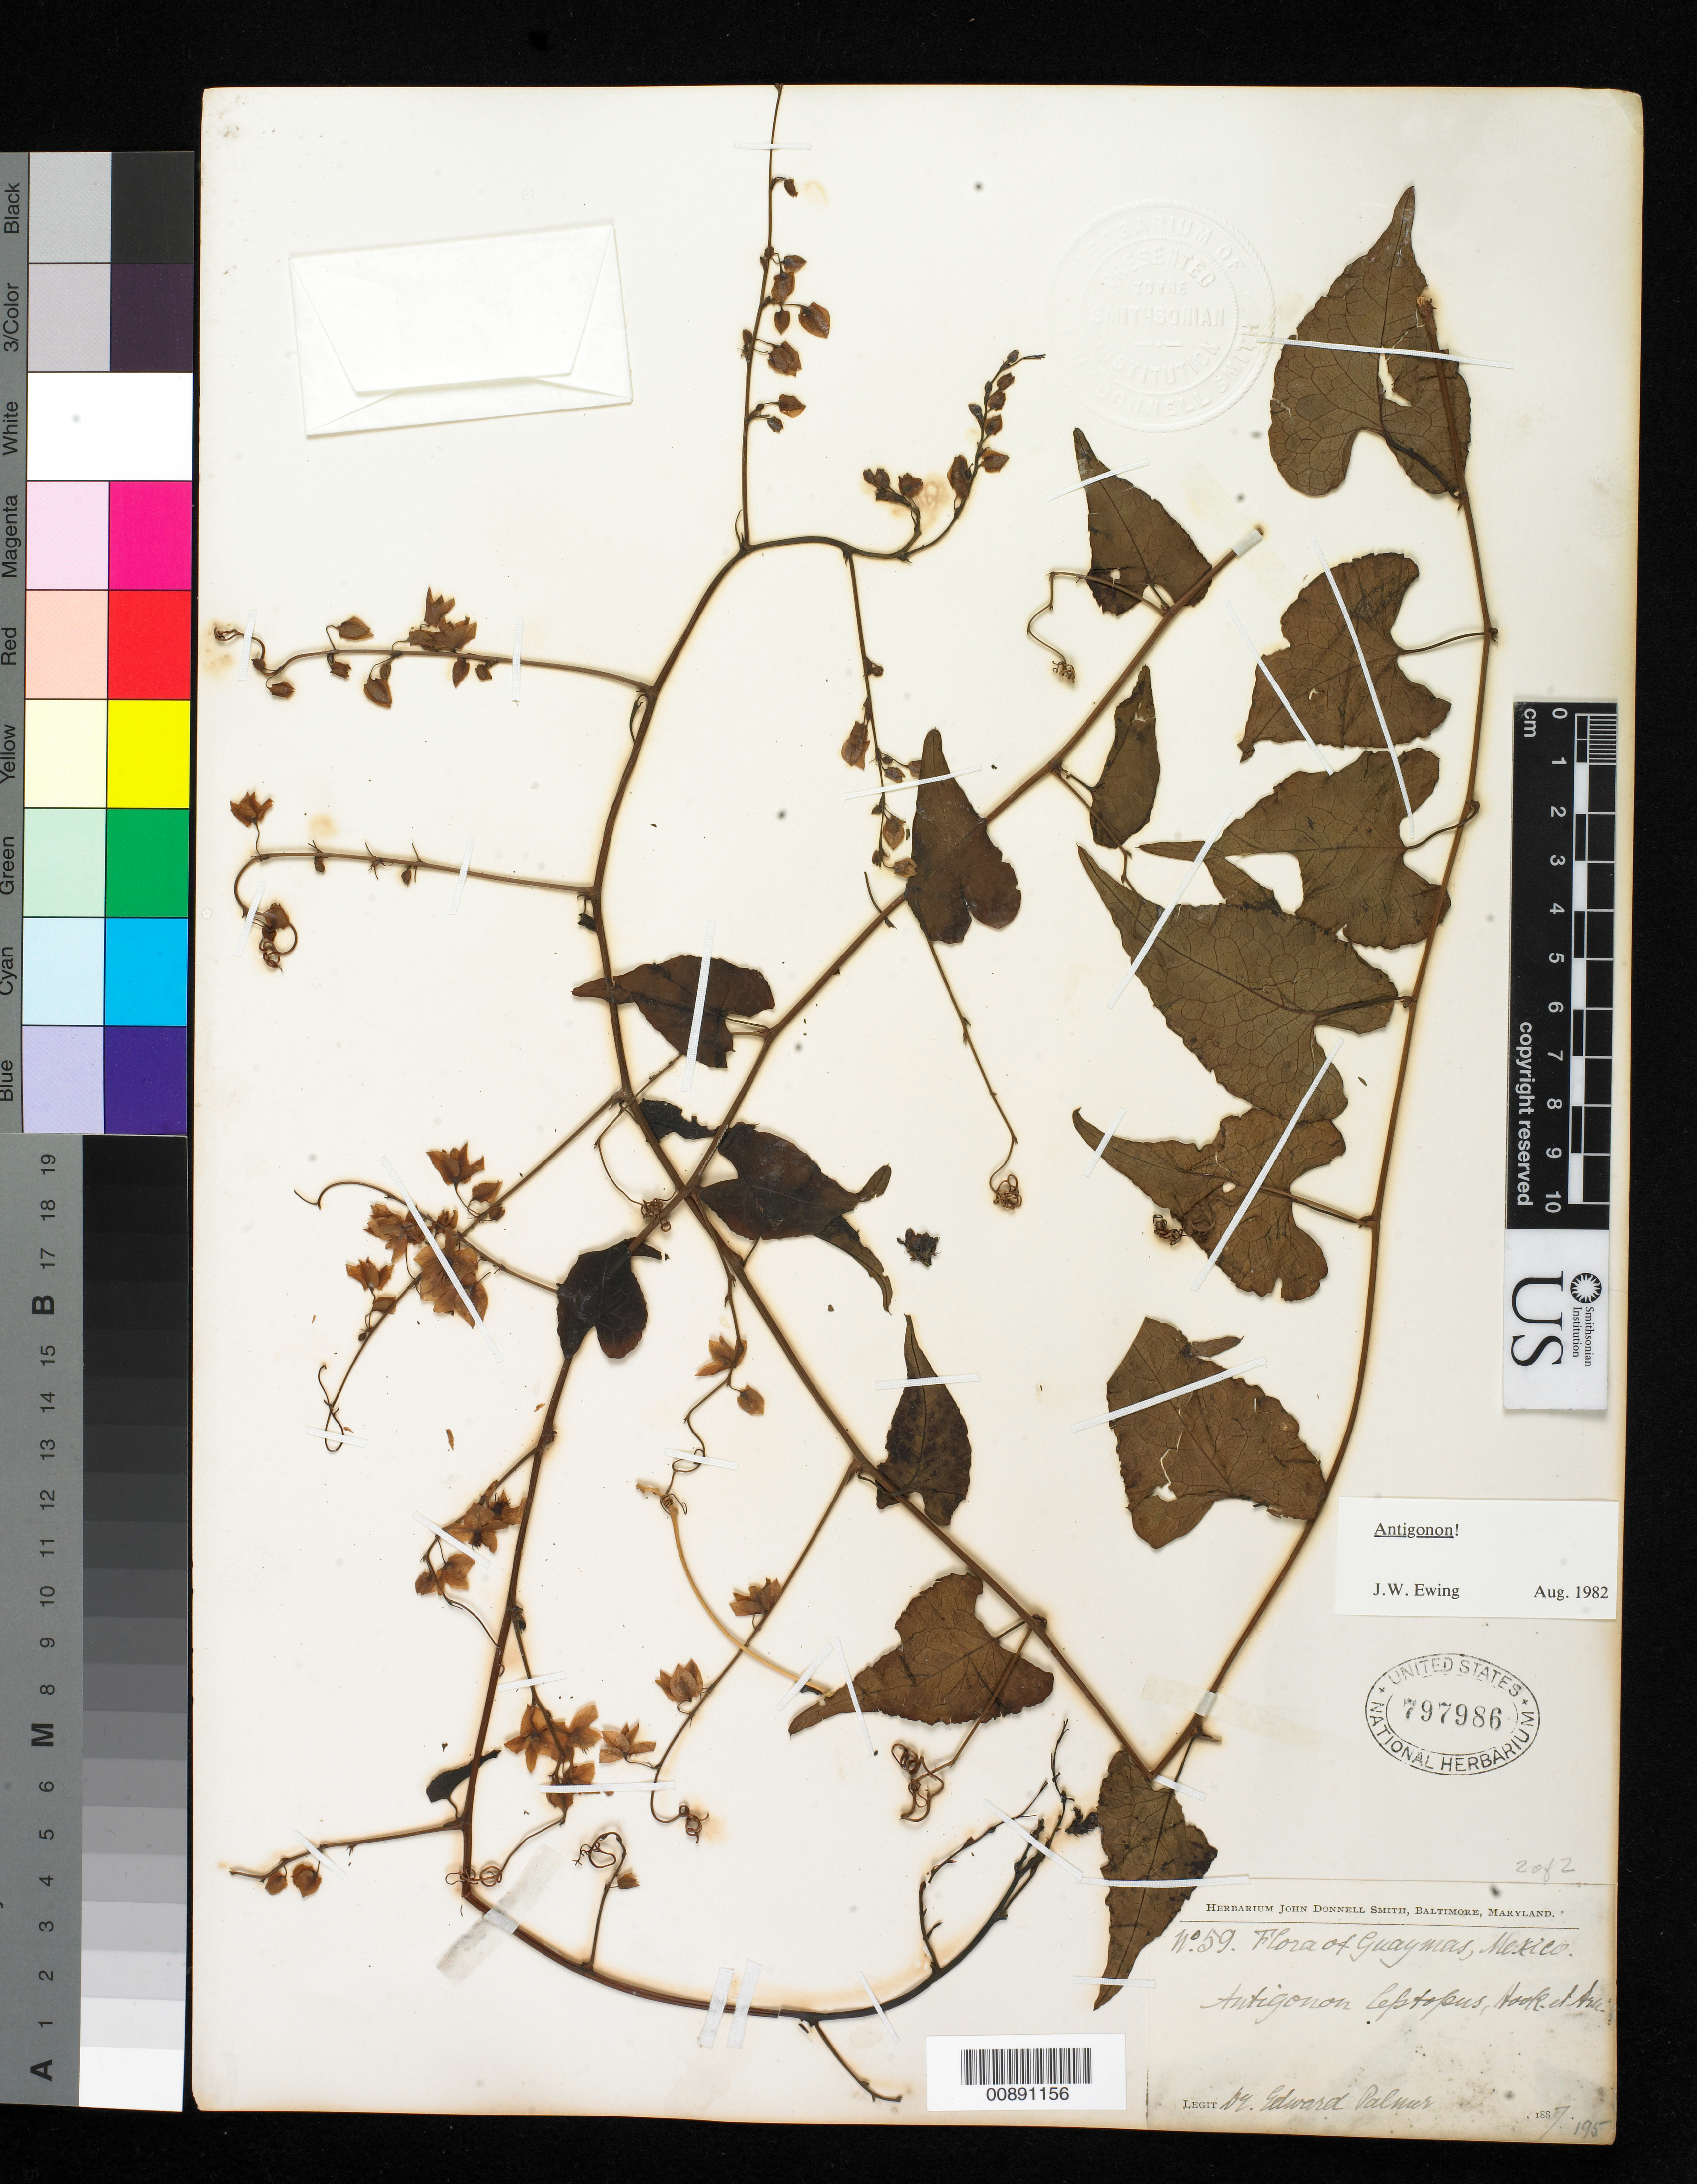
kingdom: Plantae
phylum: Tracheophyta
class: Magnoliopsida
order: Caryophyllales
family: Polygonaceae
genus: Antigonon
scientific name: Antigonon leptopus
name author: Hook. & Arn.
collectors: E. Palmer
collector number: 59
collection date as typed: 1887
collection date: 1887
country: Mexico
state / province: Sonora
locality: Guaymas, Sonora.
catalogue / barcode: US 797986